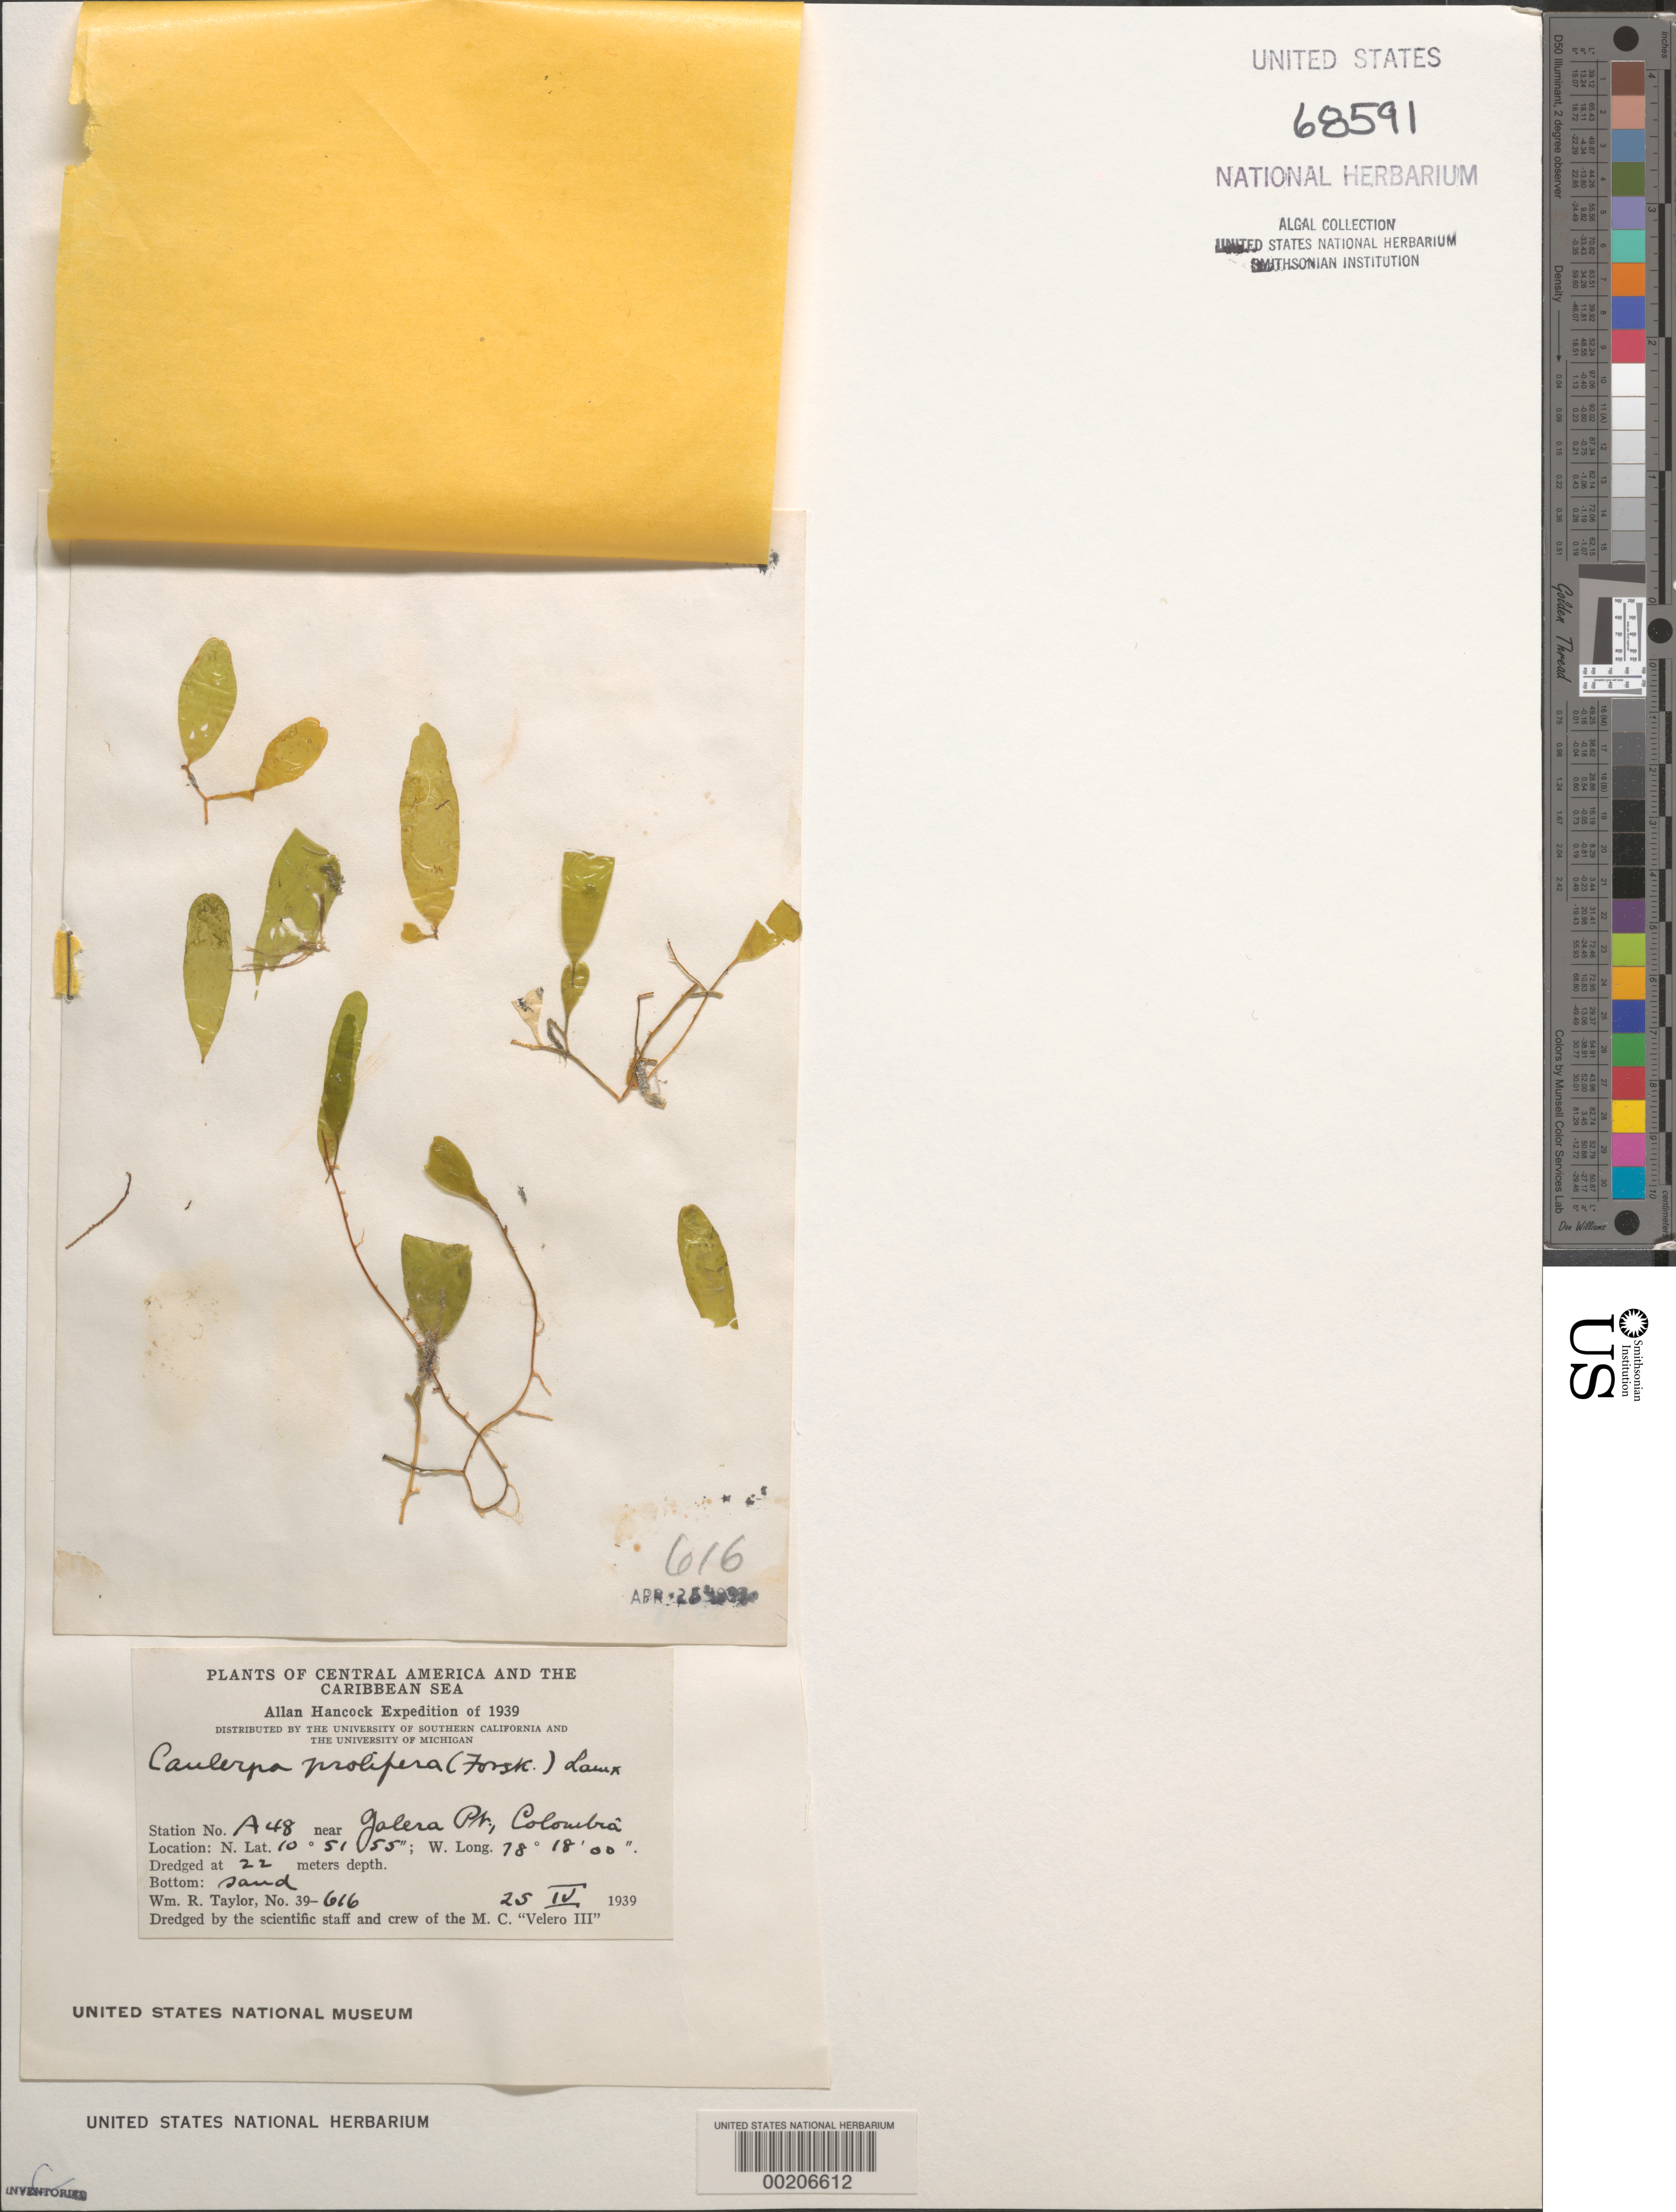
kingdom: Plantae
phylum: Chlorophyta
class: Ulvophyceae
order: Bryopsidales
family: Caulerpaceae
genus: Caulerpa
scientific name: Caulerpa prolifera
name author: (Forssk.) J.V.Lamouroux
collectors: W. R. Taylor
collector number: WRT 39-616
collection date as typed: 25 Apr 1939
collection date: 1939-04-25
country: Colombia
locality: Galera Point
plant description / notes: Allan Hancock Expedition of 1939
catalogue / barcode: US 68591